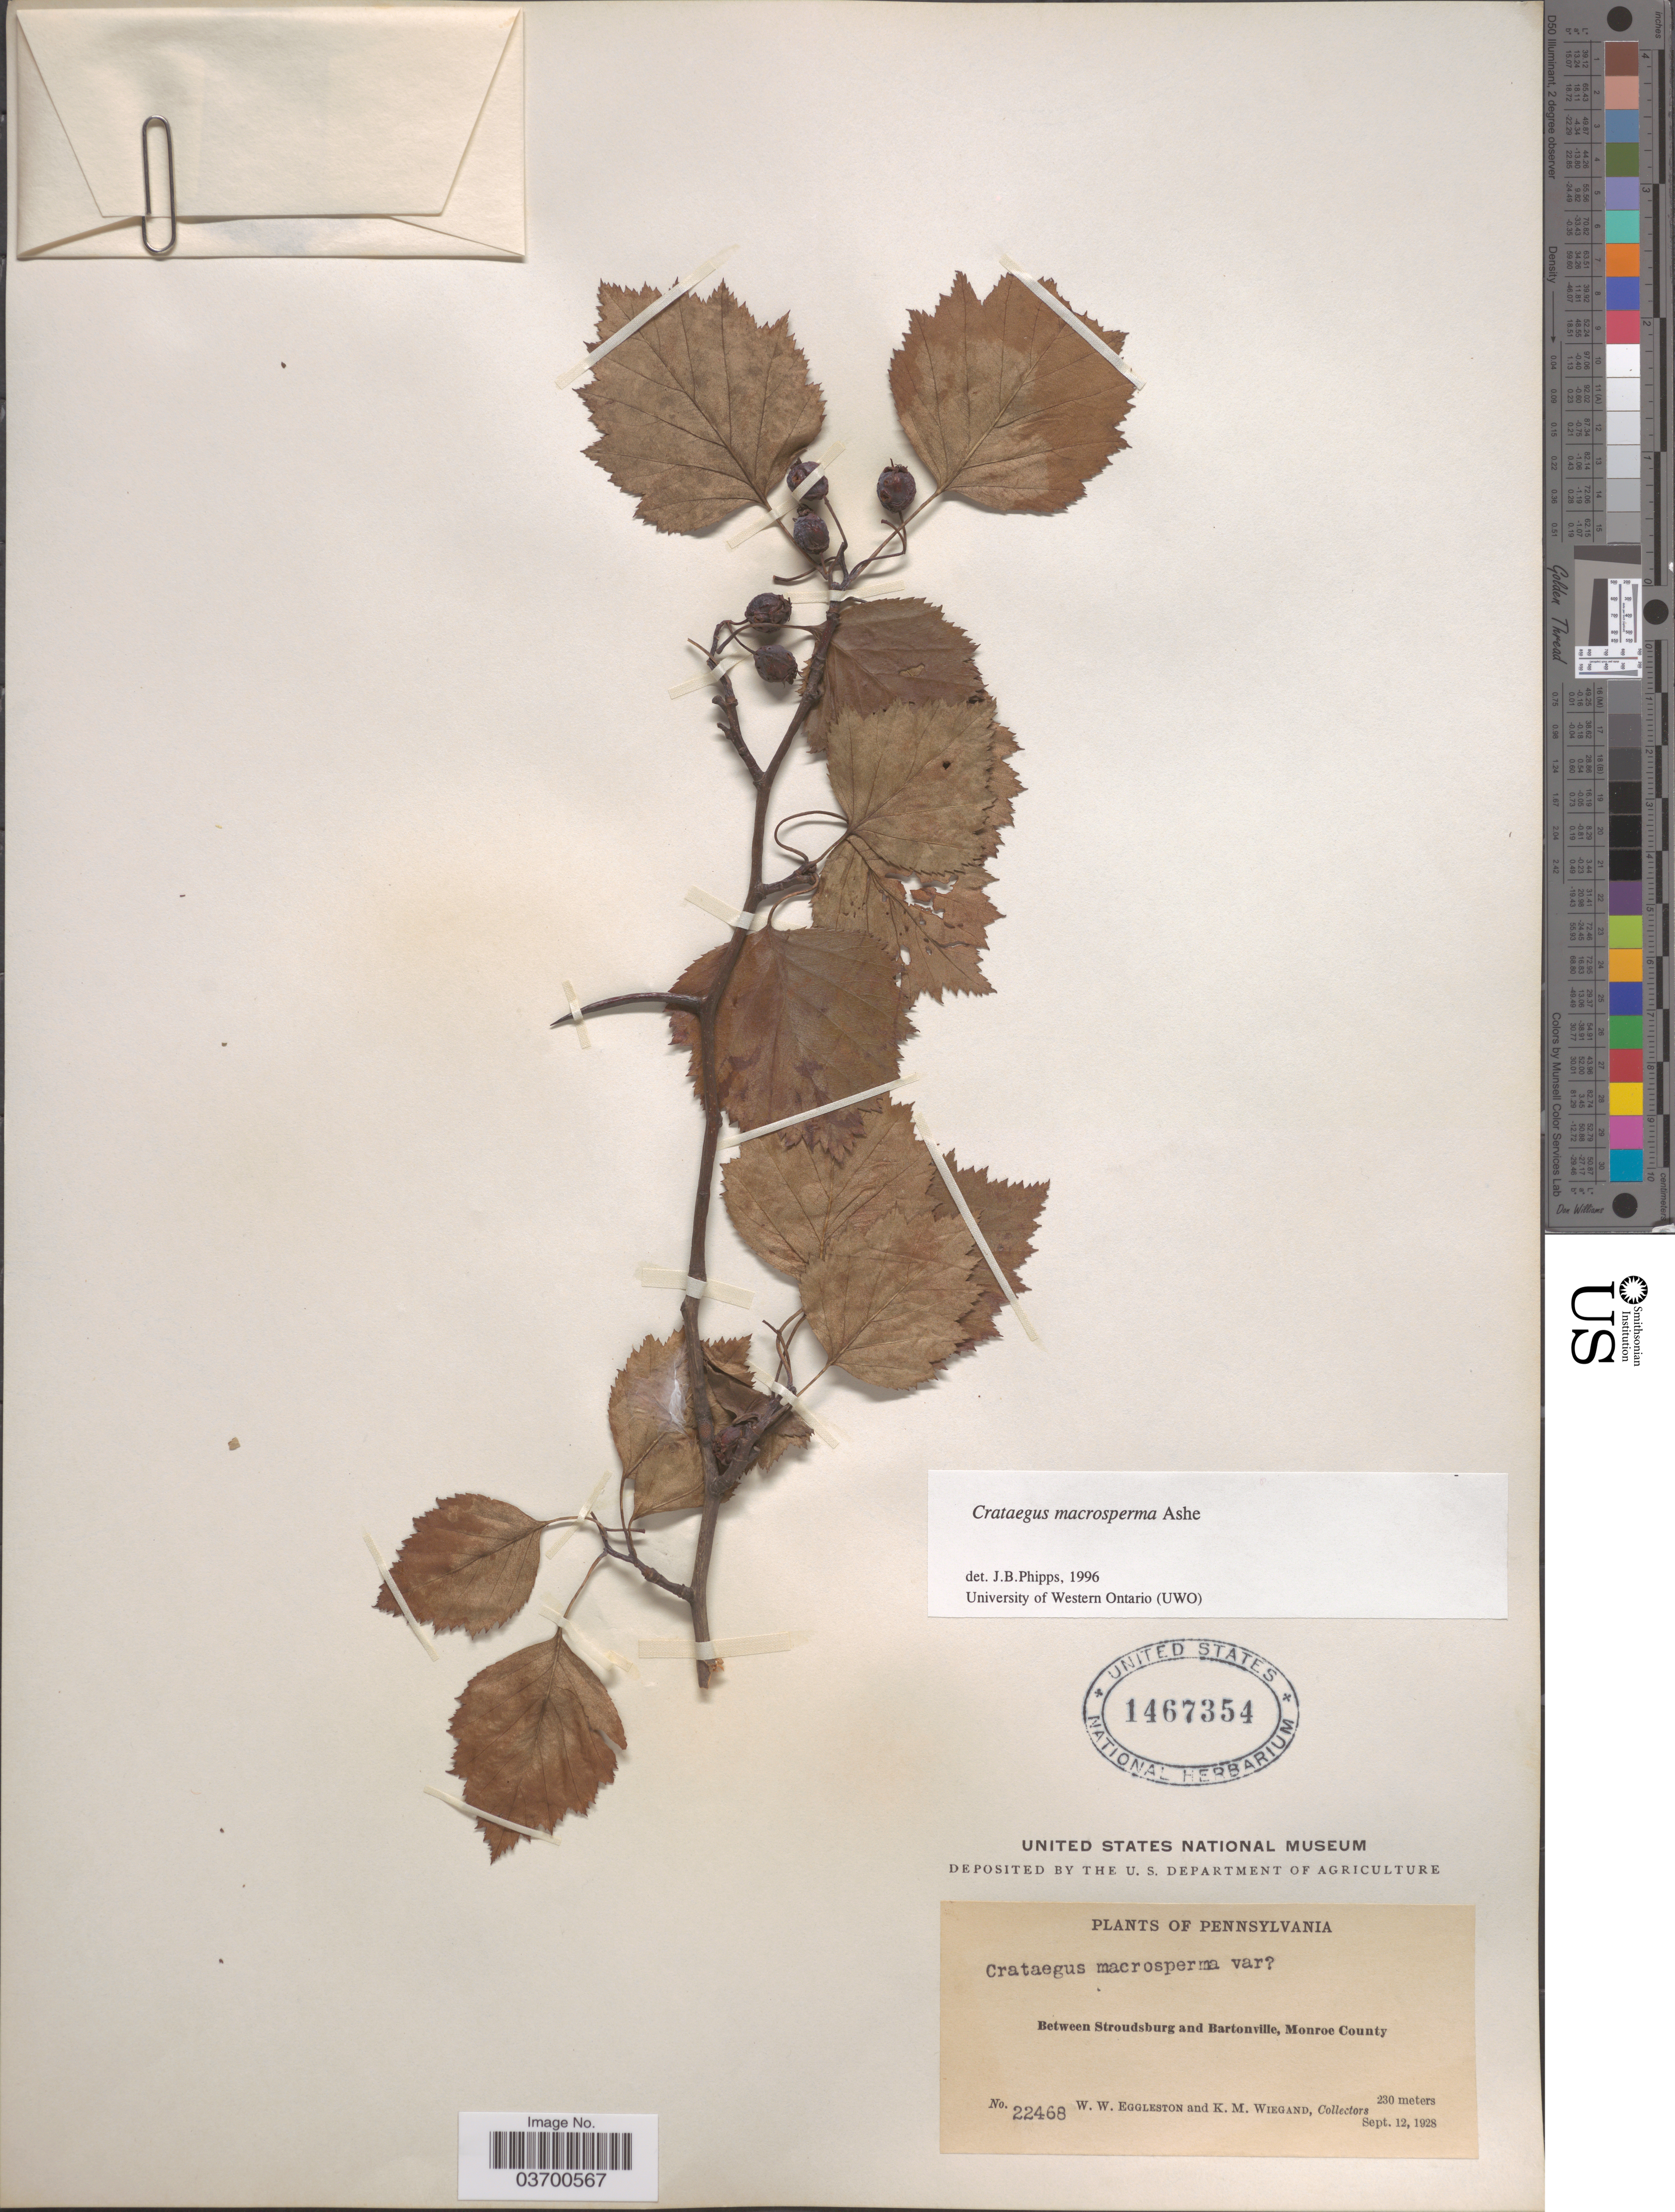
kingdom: Plantae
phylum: Tracheophyta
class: Magnoliopsida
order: Rosales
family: Rosaceae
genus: Crataegus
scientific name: Crataegus macrosperma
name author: Ashe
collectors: W. W. Eggleston & K. M. Wiegand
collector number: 22468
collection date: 1928-09-12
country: United States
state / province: Pennsylvania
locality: Between Stroudsburg and Bartonville, Monroe County.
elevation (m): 230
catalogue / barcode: US 1467354